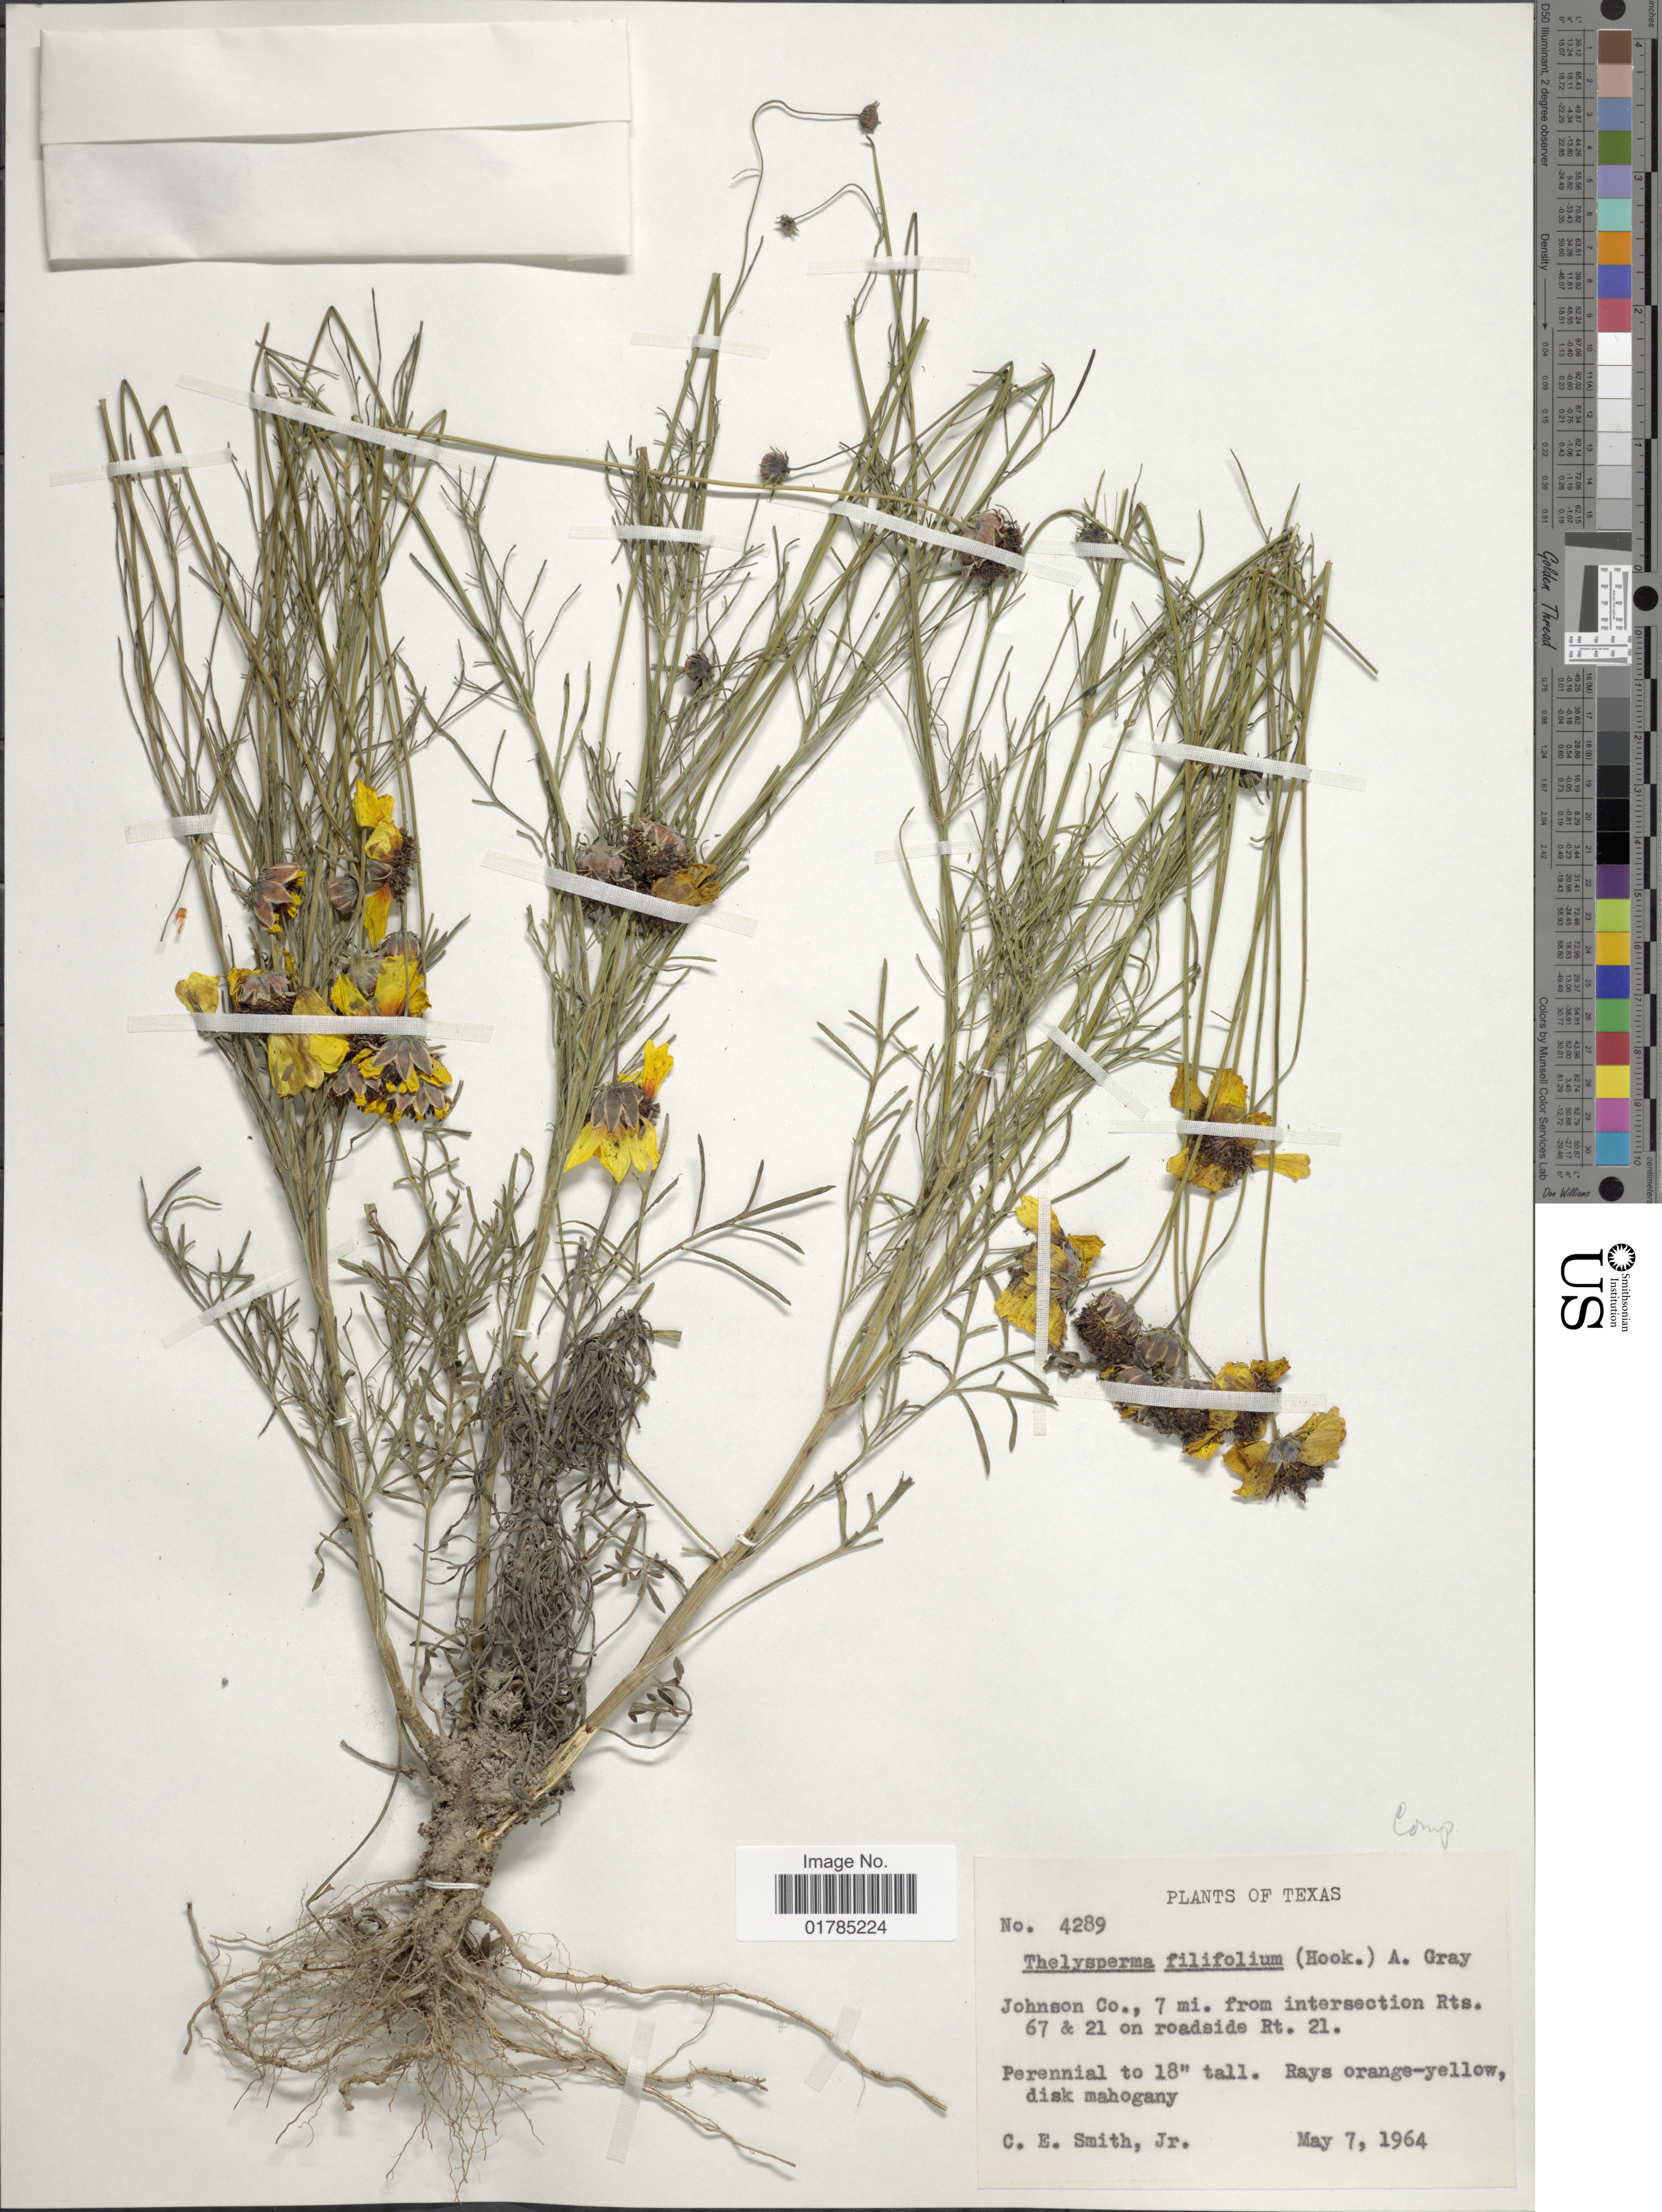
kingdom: Plantae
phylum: Tracheophyta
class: Magnoliopsida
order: Asterales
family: Asteraceae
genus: Thelesperma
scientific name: Thelesperma filifolium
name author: (Hook.) A. Gray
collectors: C. E. Smith Jr.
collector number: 4289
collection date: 1964-05-07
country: United States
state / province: Texas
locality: Johnson Co., 7 mi. from Intersection Rts. 67 & 21 on roadside Rt. 21